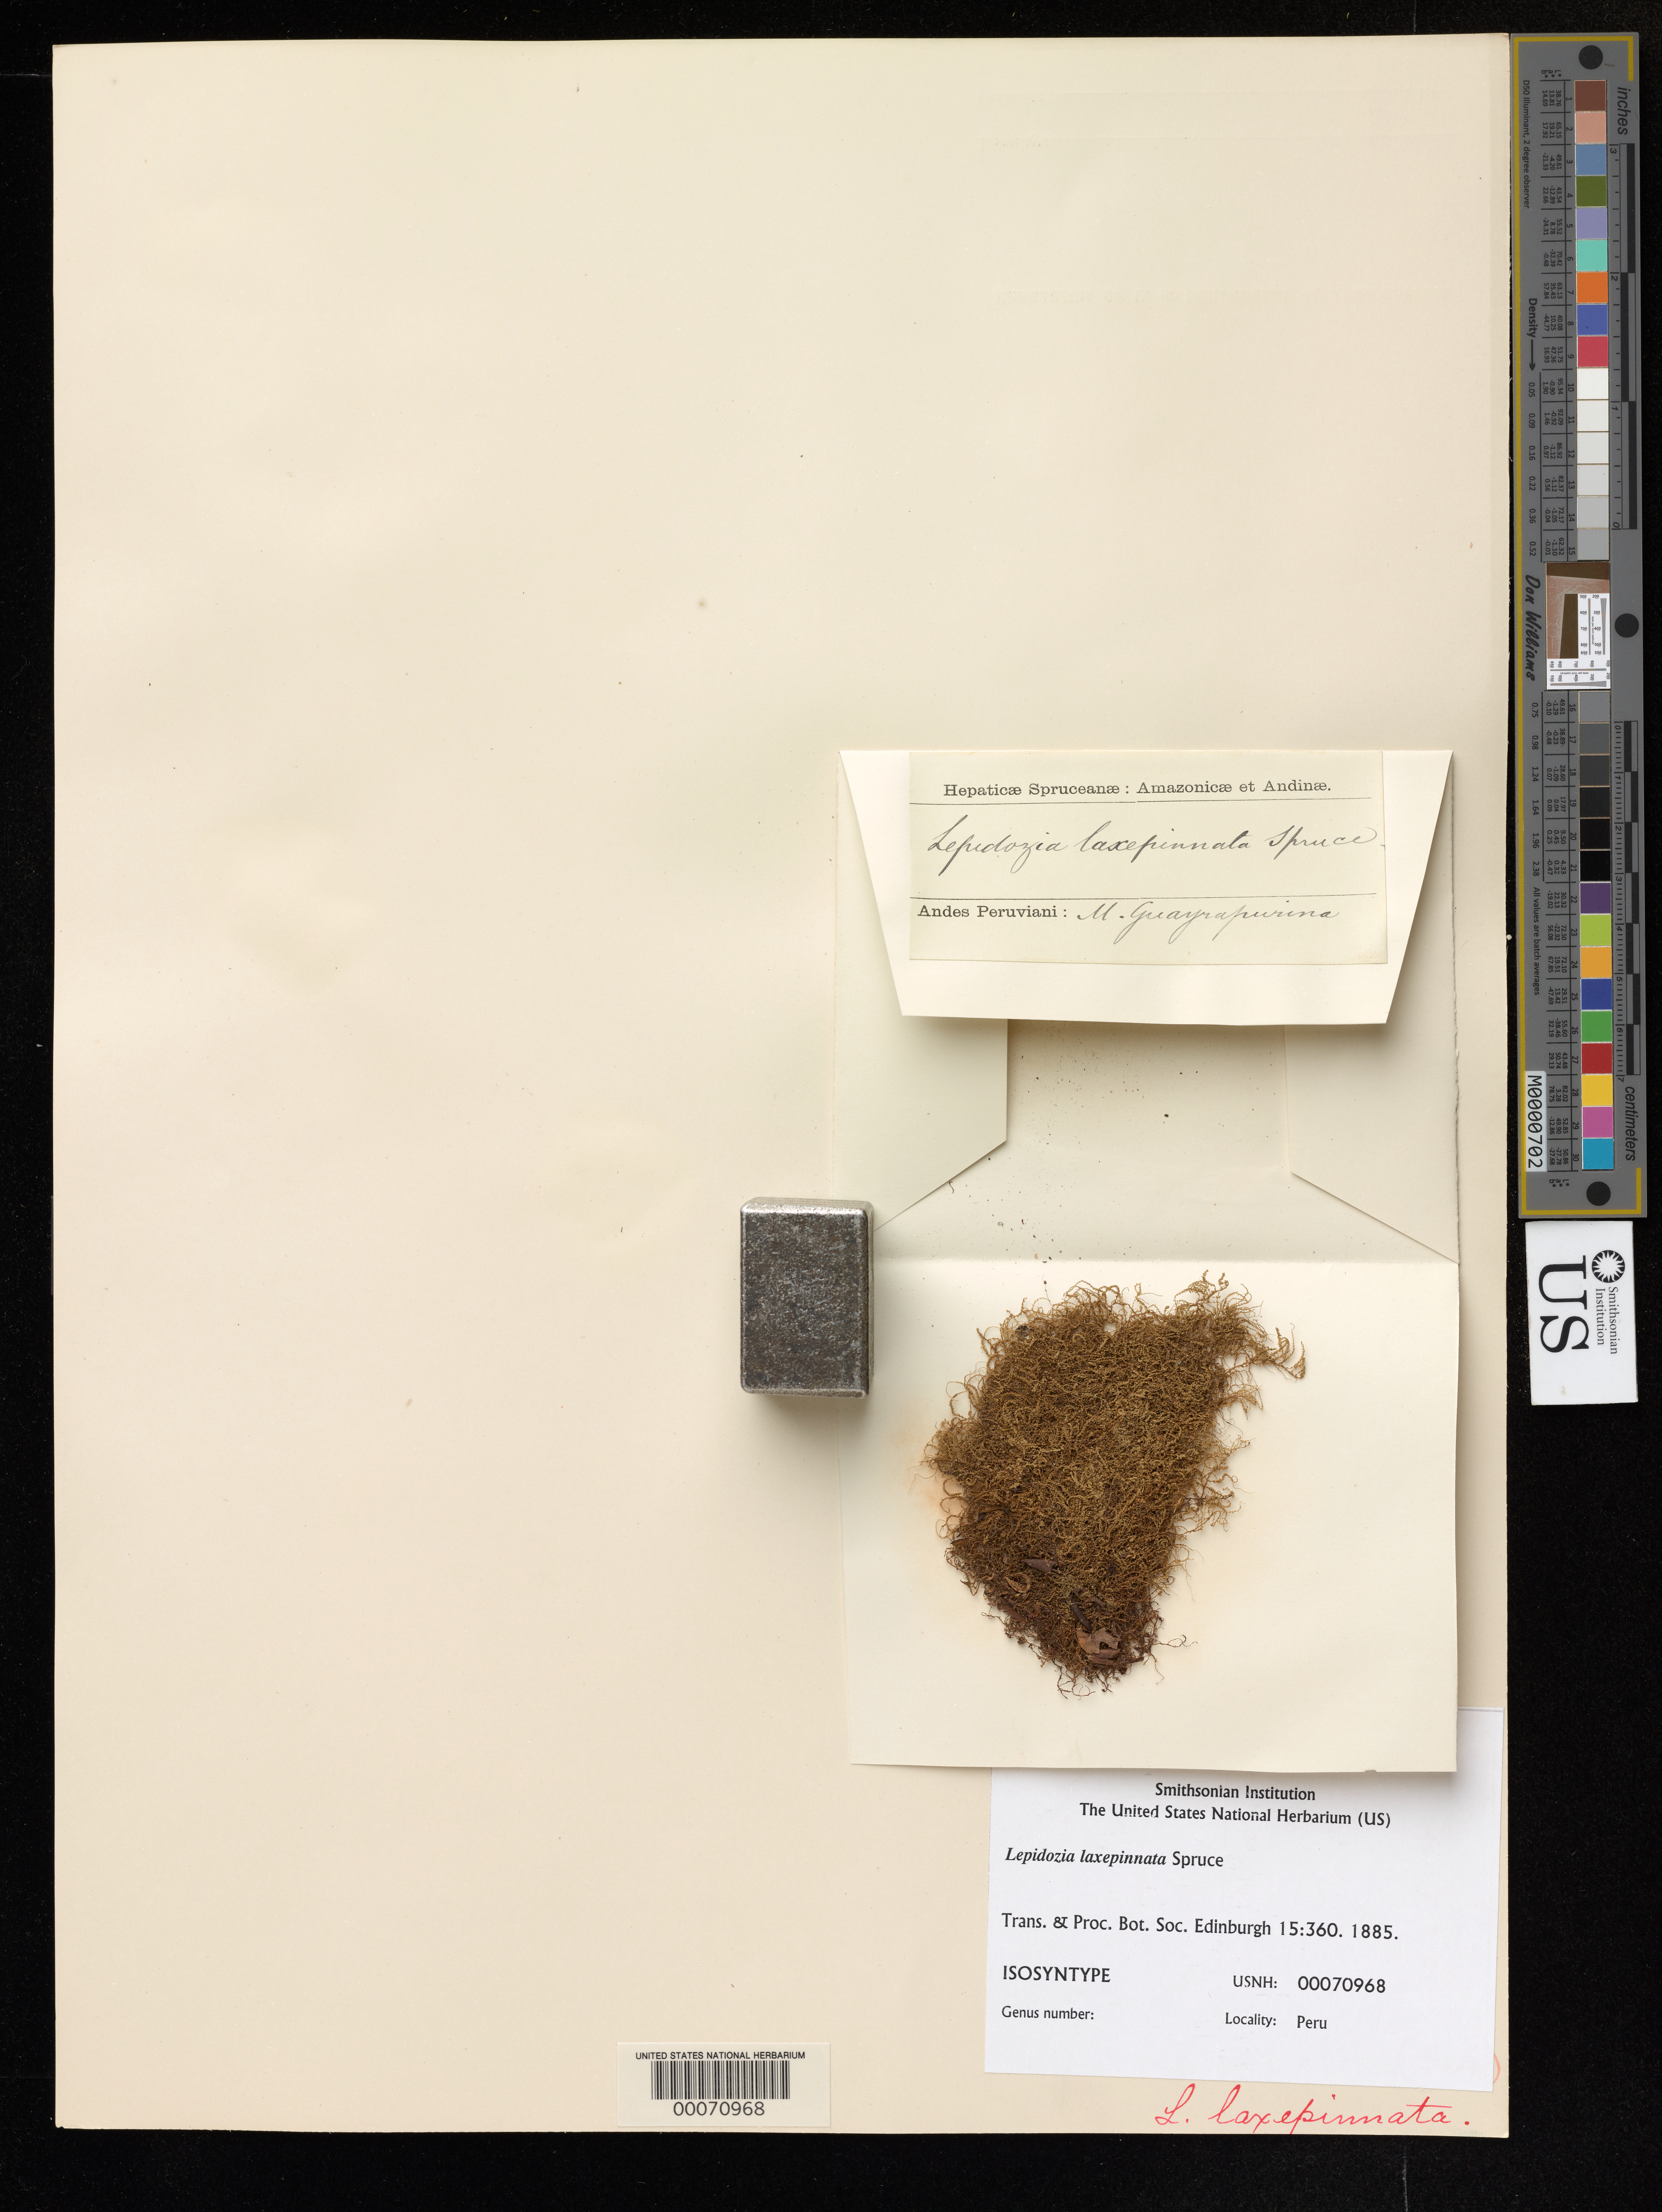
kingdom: Plantae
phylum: Marchantiophyta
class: Jungermanniopsida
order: Jungermanniales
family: Lepidoziaceae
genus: Lepidozia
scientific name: Lepidozia laxepinnata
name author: Spruce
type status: Isosyntype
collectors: R. Spruce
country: Peru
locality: Guayrapurina